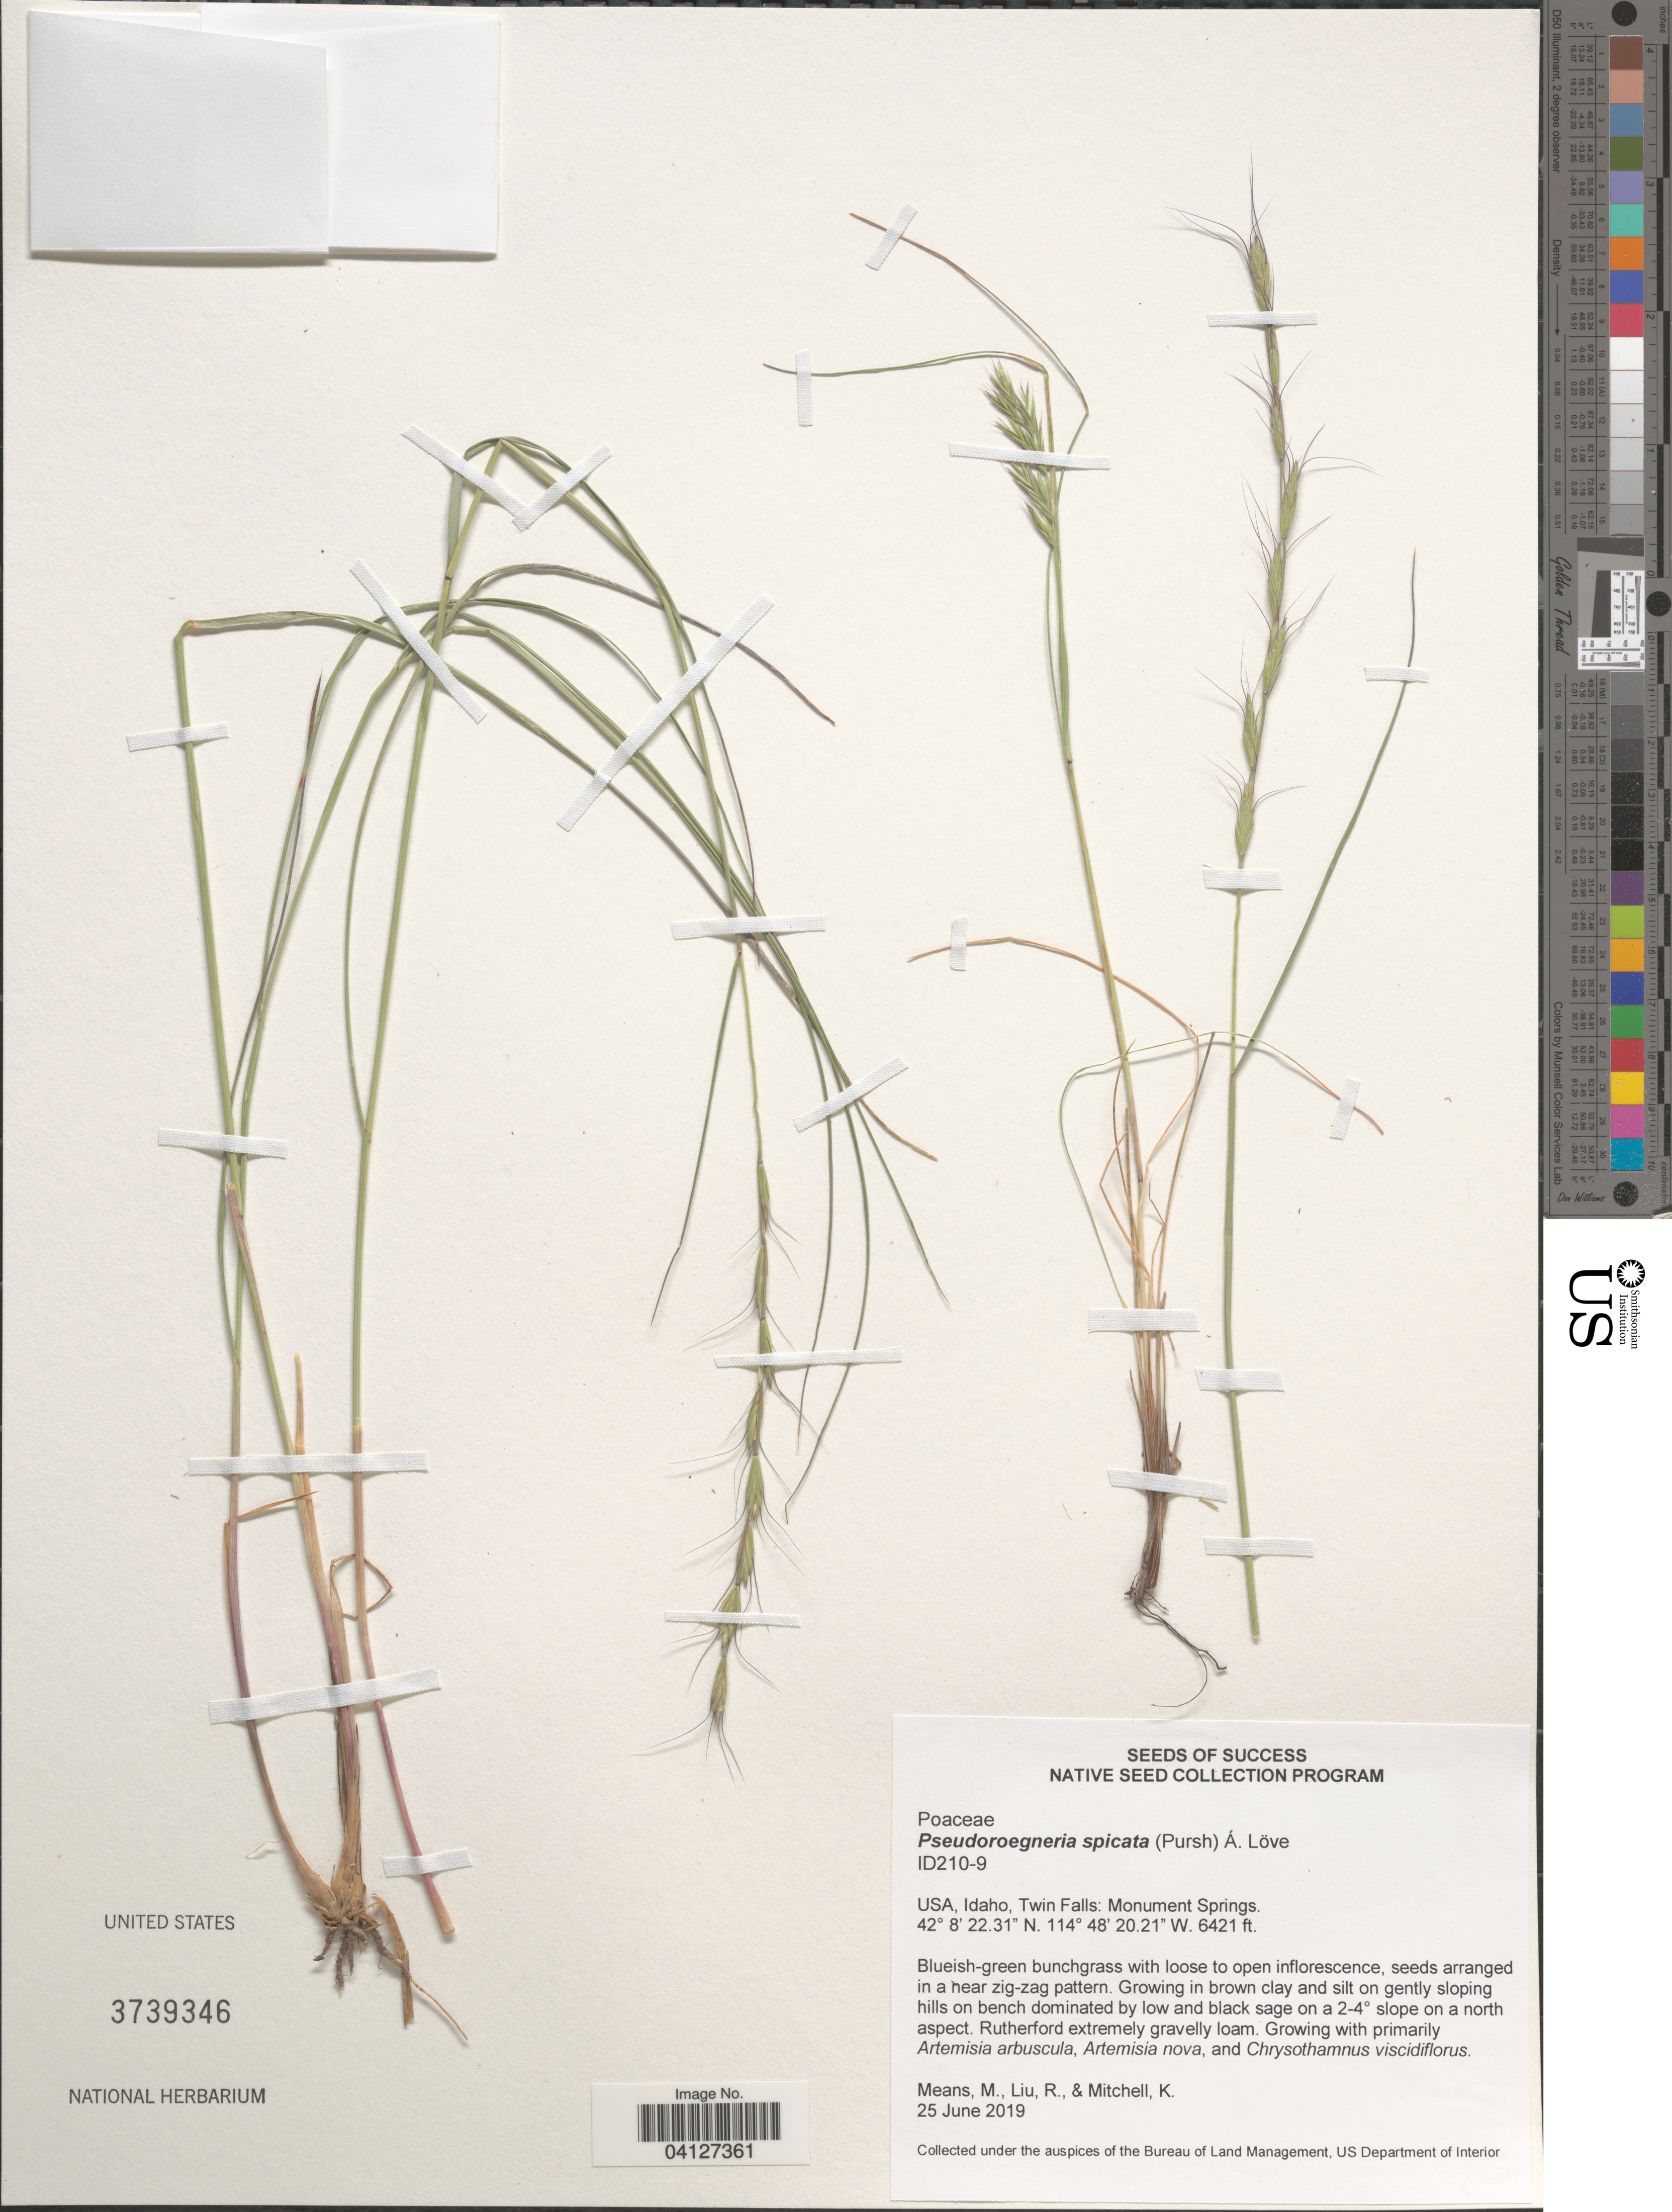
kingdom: Plantae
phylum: Tracheophyta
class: Liliopsida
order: Poales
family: Poaceae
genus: Pseudoroegneria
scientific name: Pseudoroegneria spicata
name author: (Pursh) Á. Löve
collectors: M. Means, R. Liu & K. Mitchell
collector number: ID210-9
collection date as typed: Transcribed d/m/y: 25/6/2019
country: United States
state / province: Idaho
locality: Twin Falls: Monument Springs.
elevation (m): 1957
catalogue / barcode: US 3739346